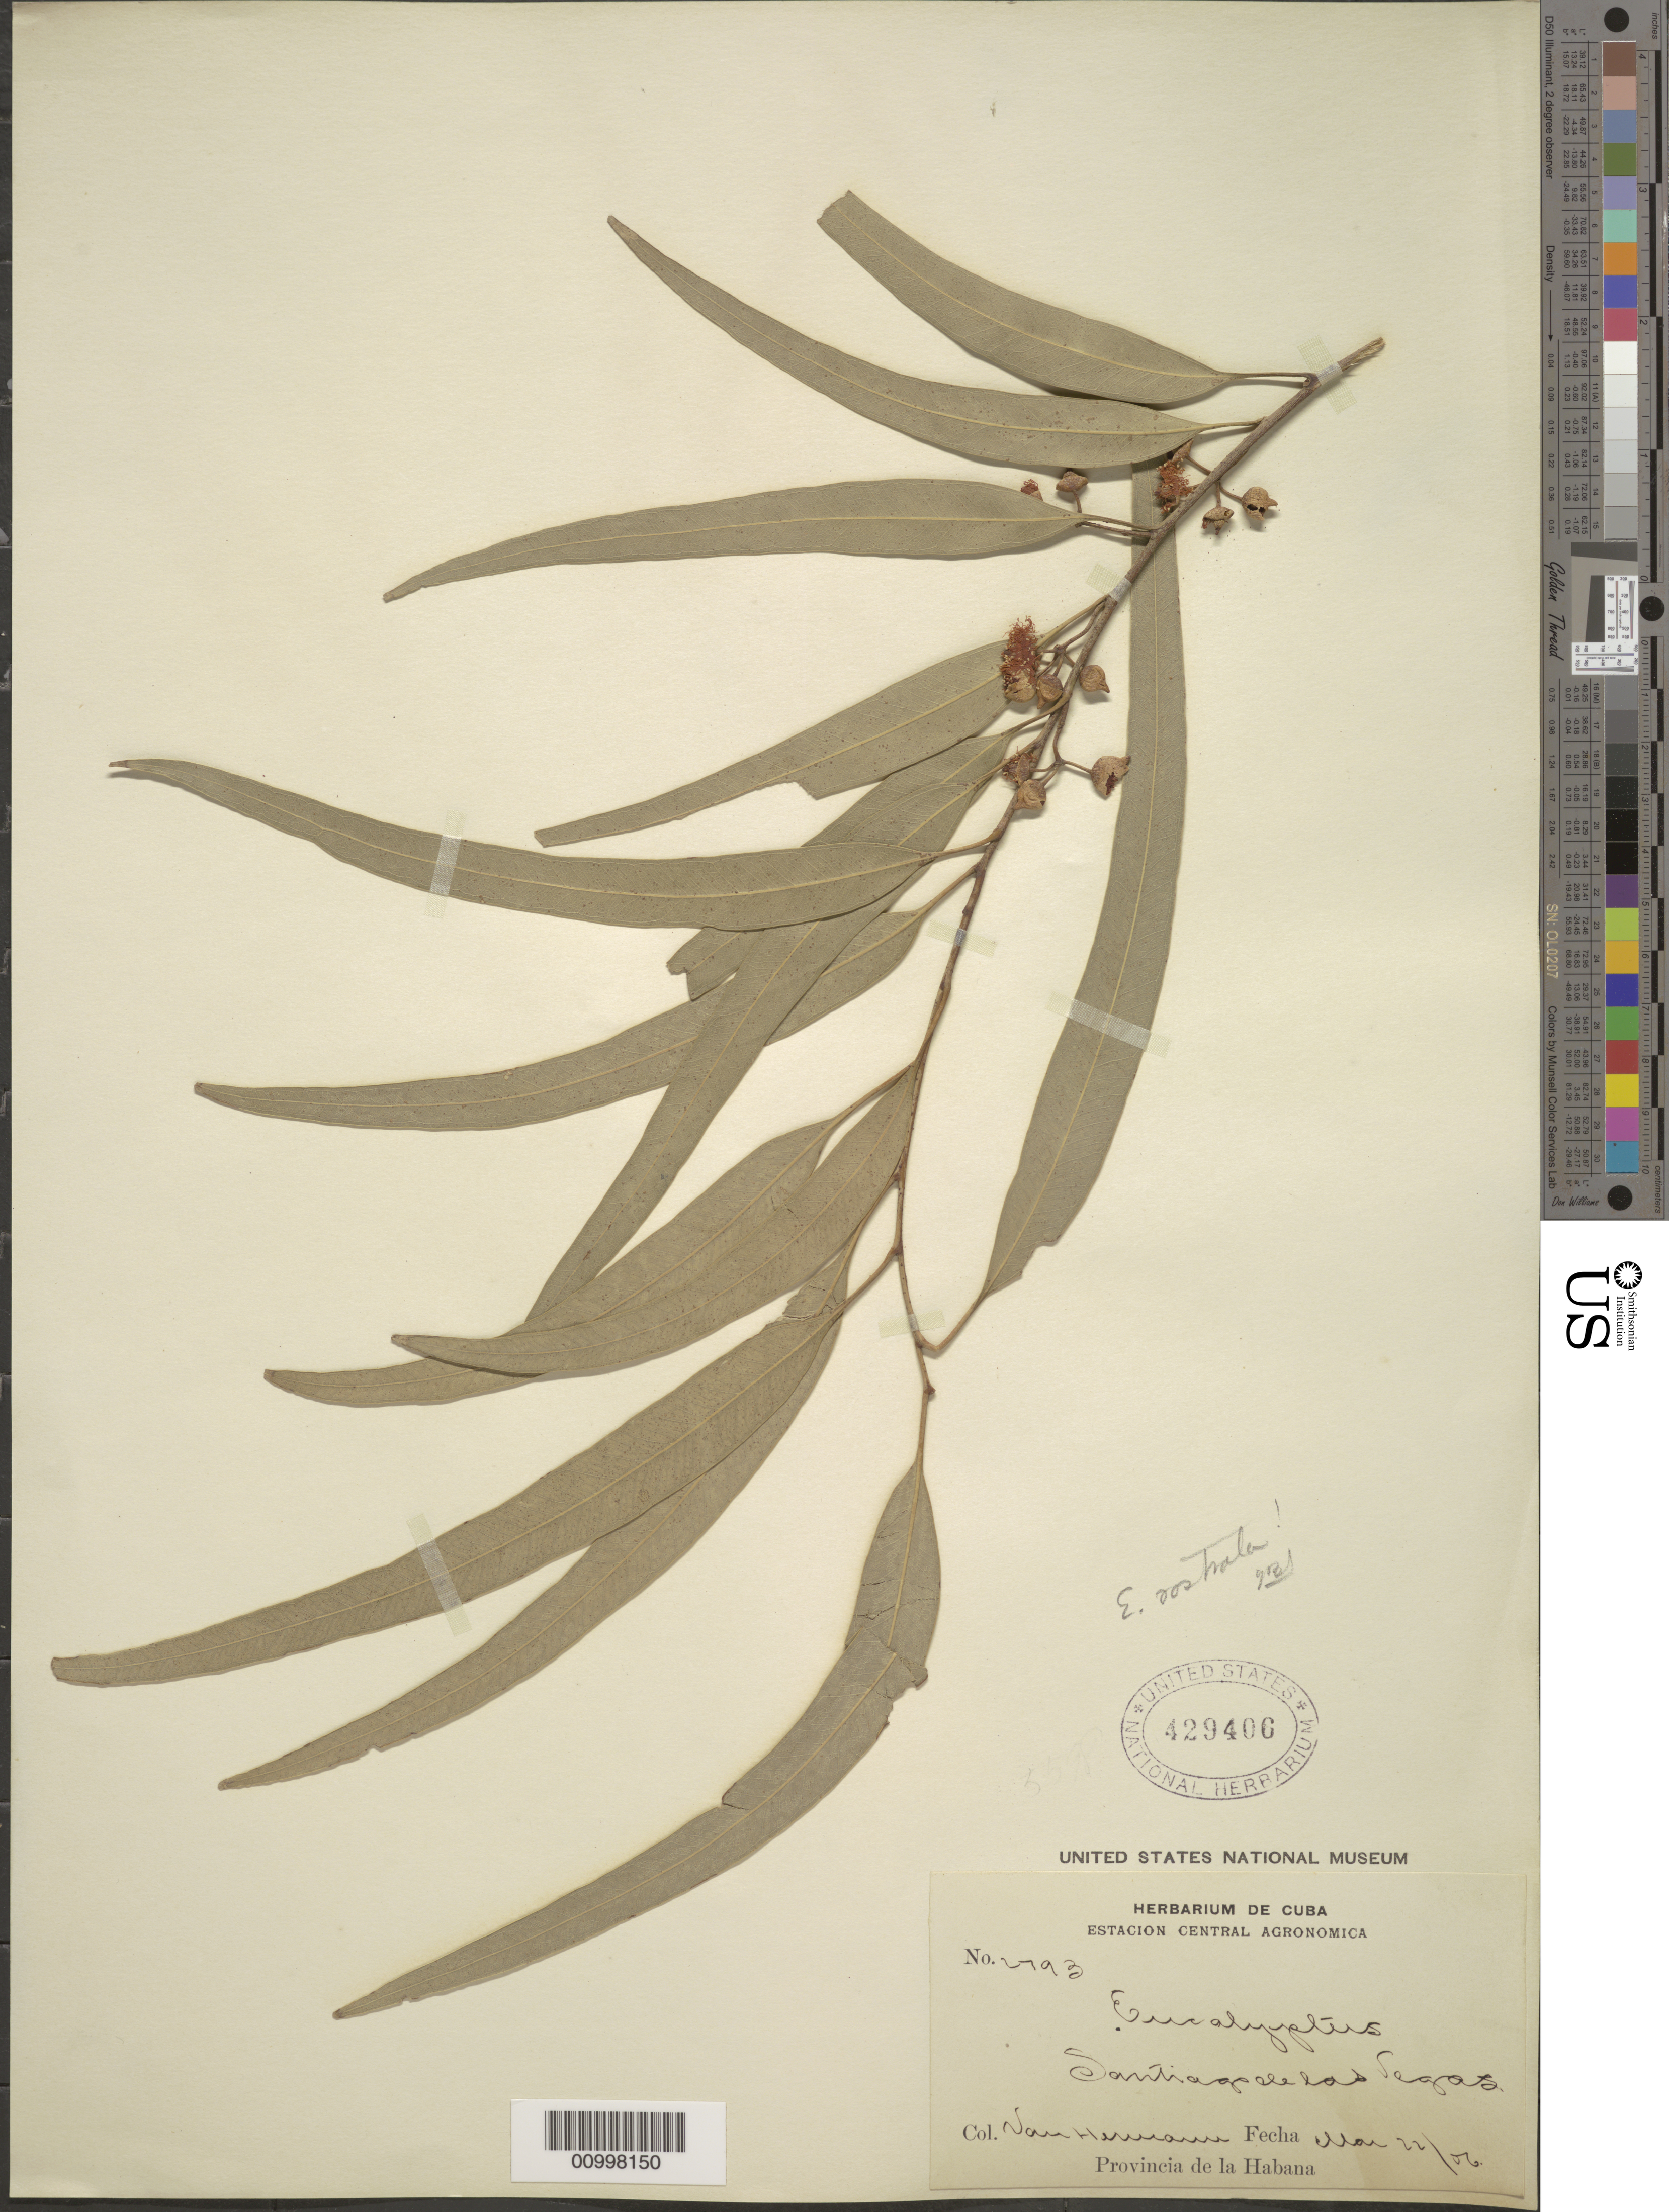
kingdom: Plantae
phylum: Tracheophyta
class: Magnoliopsida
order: Myrtales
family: Myrtaceae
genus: Eucalyptus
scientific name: Eucalyptus rostrata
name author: Schltdl.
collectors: V. Hermann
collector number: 2793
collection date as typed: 22 Mar 1906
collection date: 1906-03-22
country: Cuba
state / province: La Habana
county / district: Municipio Boyeros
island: Cuba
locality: Santiago de Las Vegas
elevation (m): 97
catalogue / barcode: US 429406